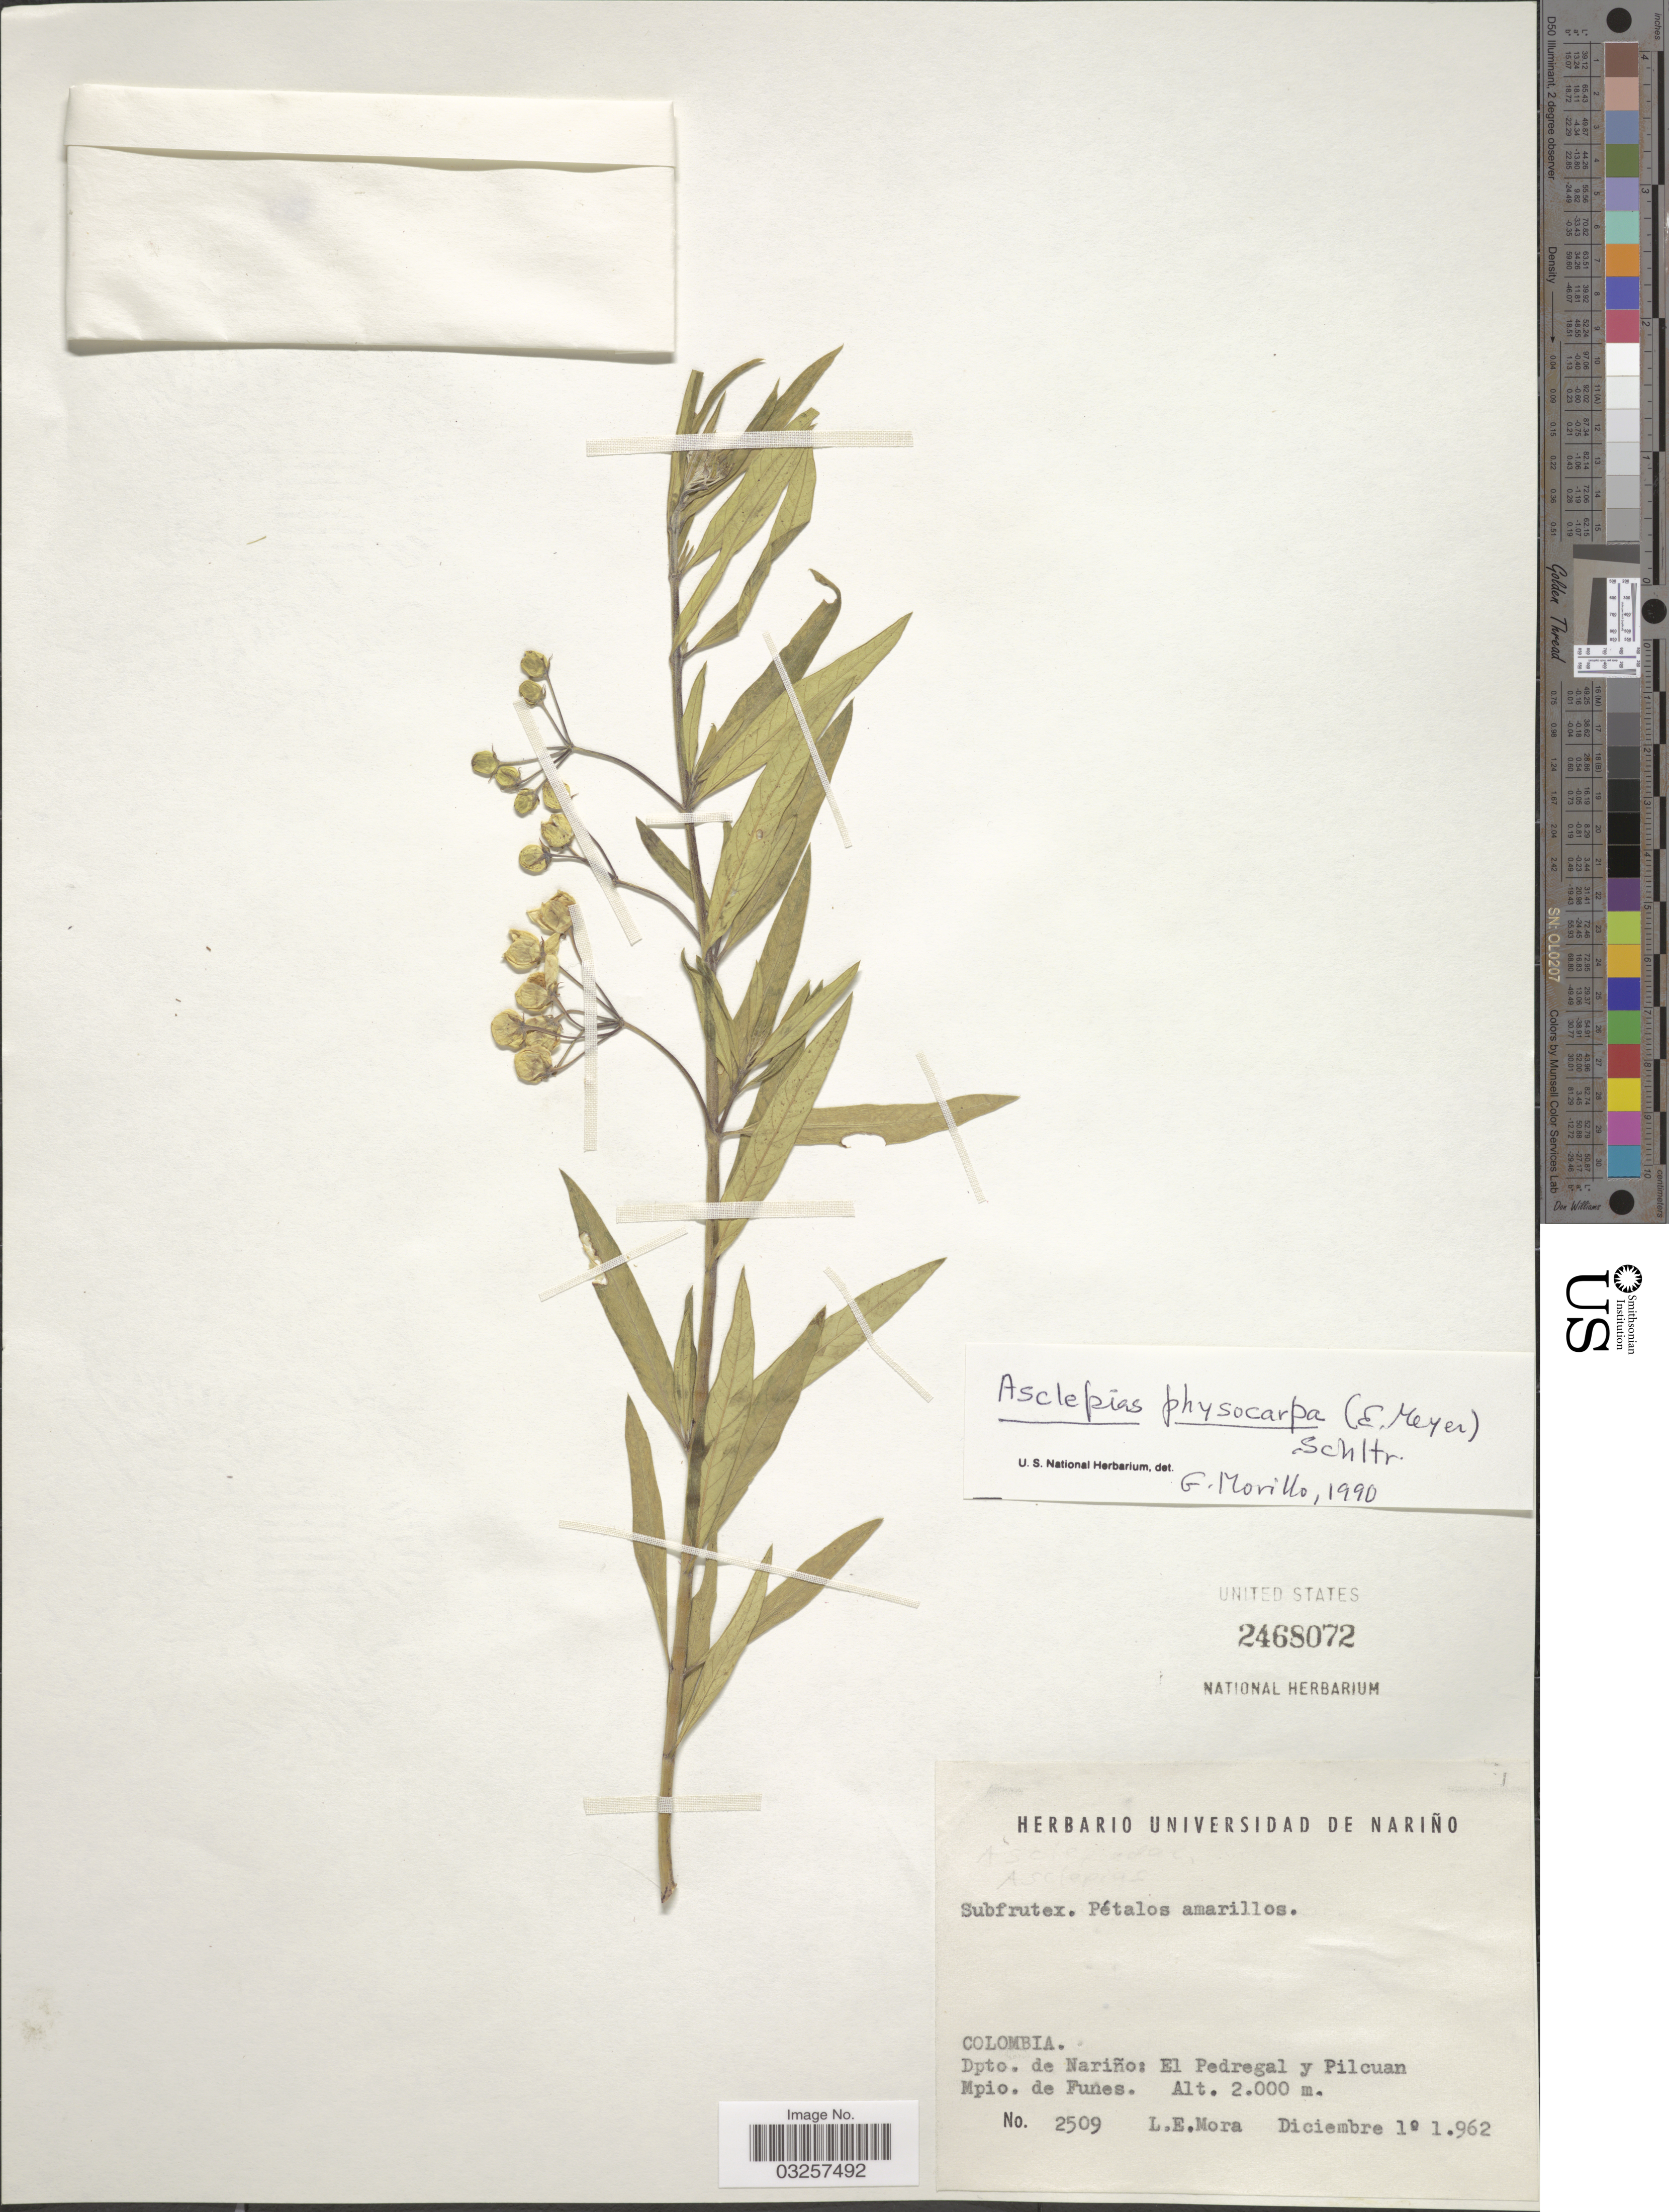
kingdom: Plantae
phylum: Tracheophyta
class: Magnoliopsida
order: Gentianales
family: Apocynaceae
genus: Asclepias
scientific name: Asclepias physocarpa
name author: (E. Mey.) Schltr.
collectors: L. Mora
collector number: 2509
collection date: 1962-12-01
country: Colombia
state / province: Nariño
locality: Dpto. de Nariño: El Pedregal y Pilcuan. Mpio. de Funes.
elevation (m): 2000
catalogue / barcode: US 2468072